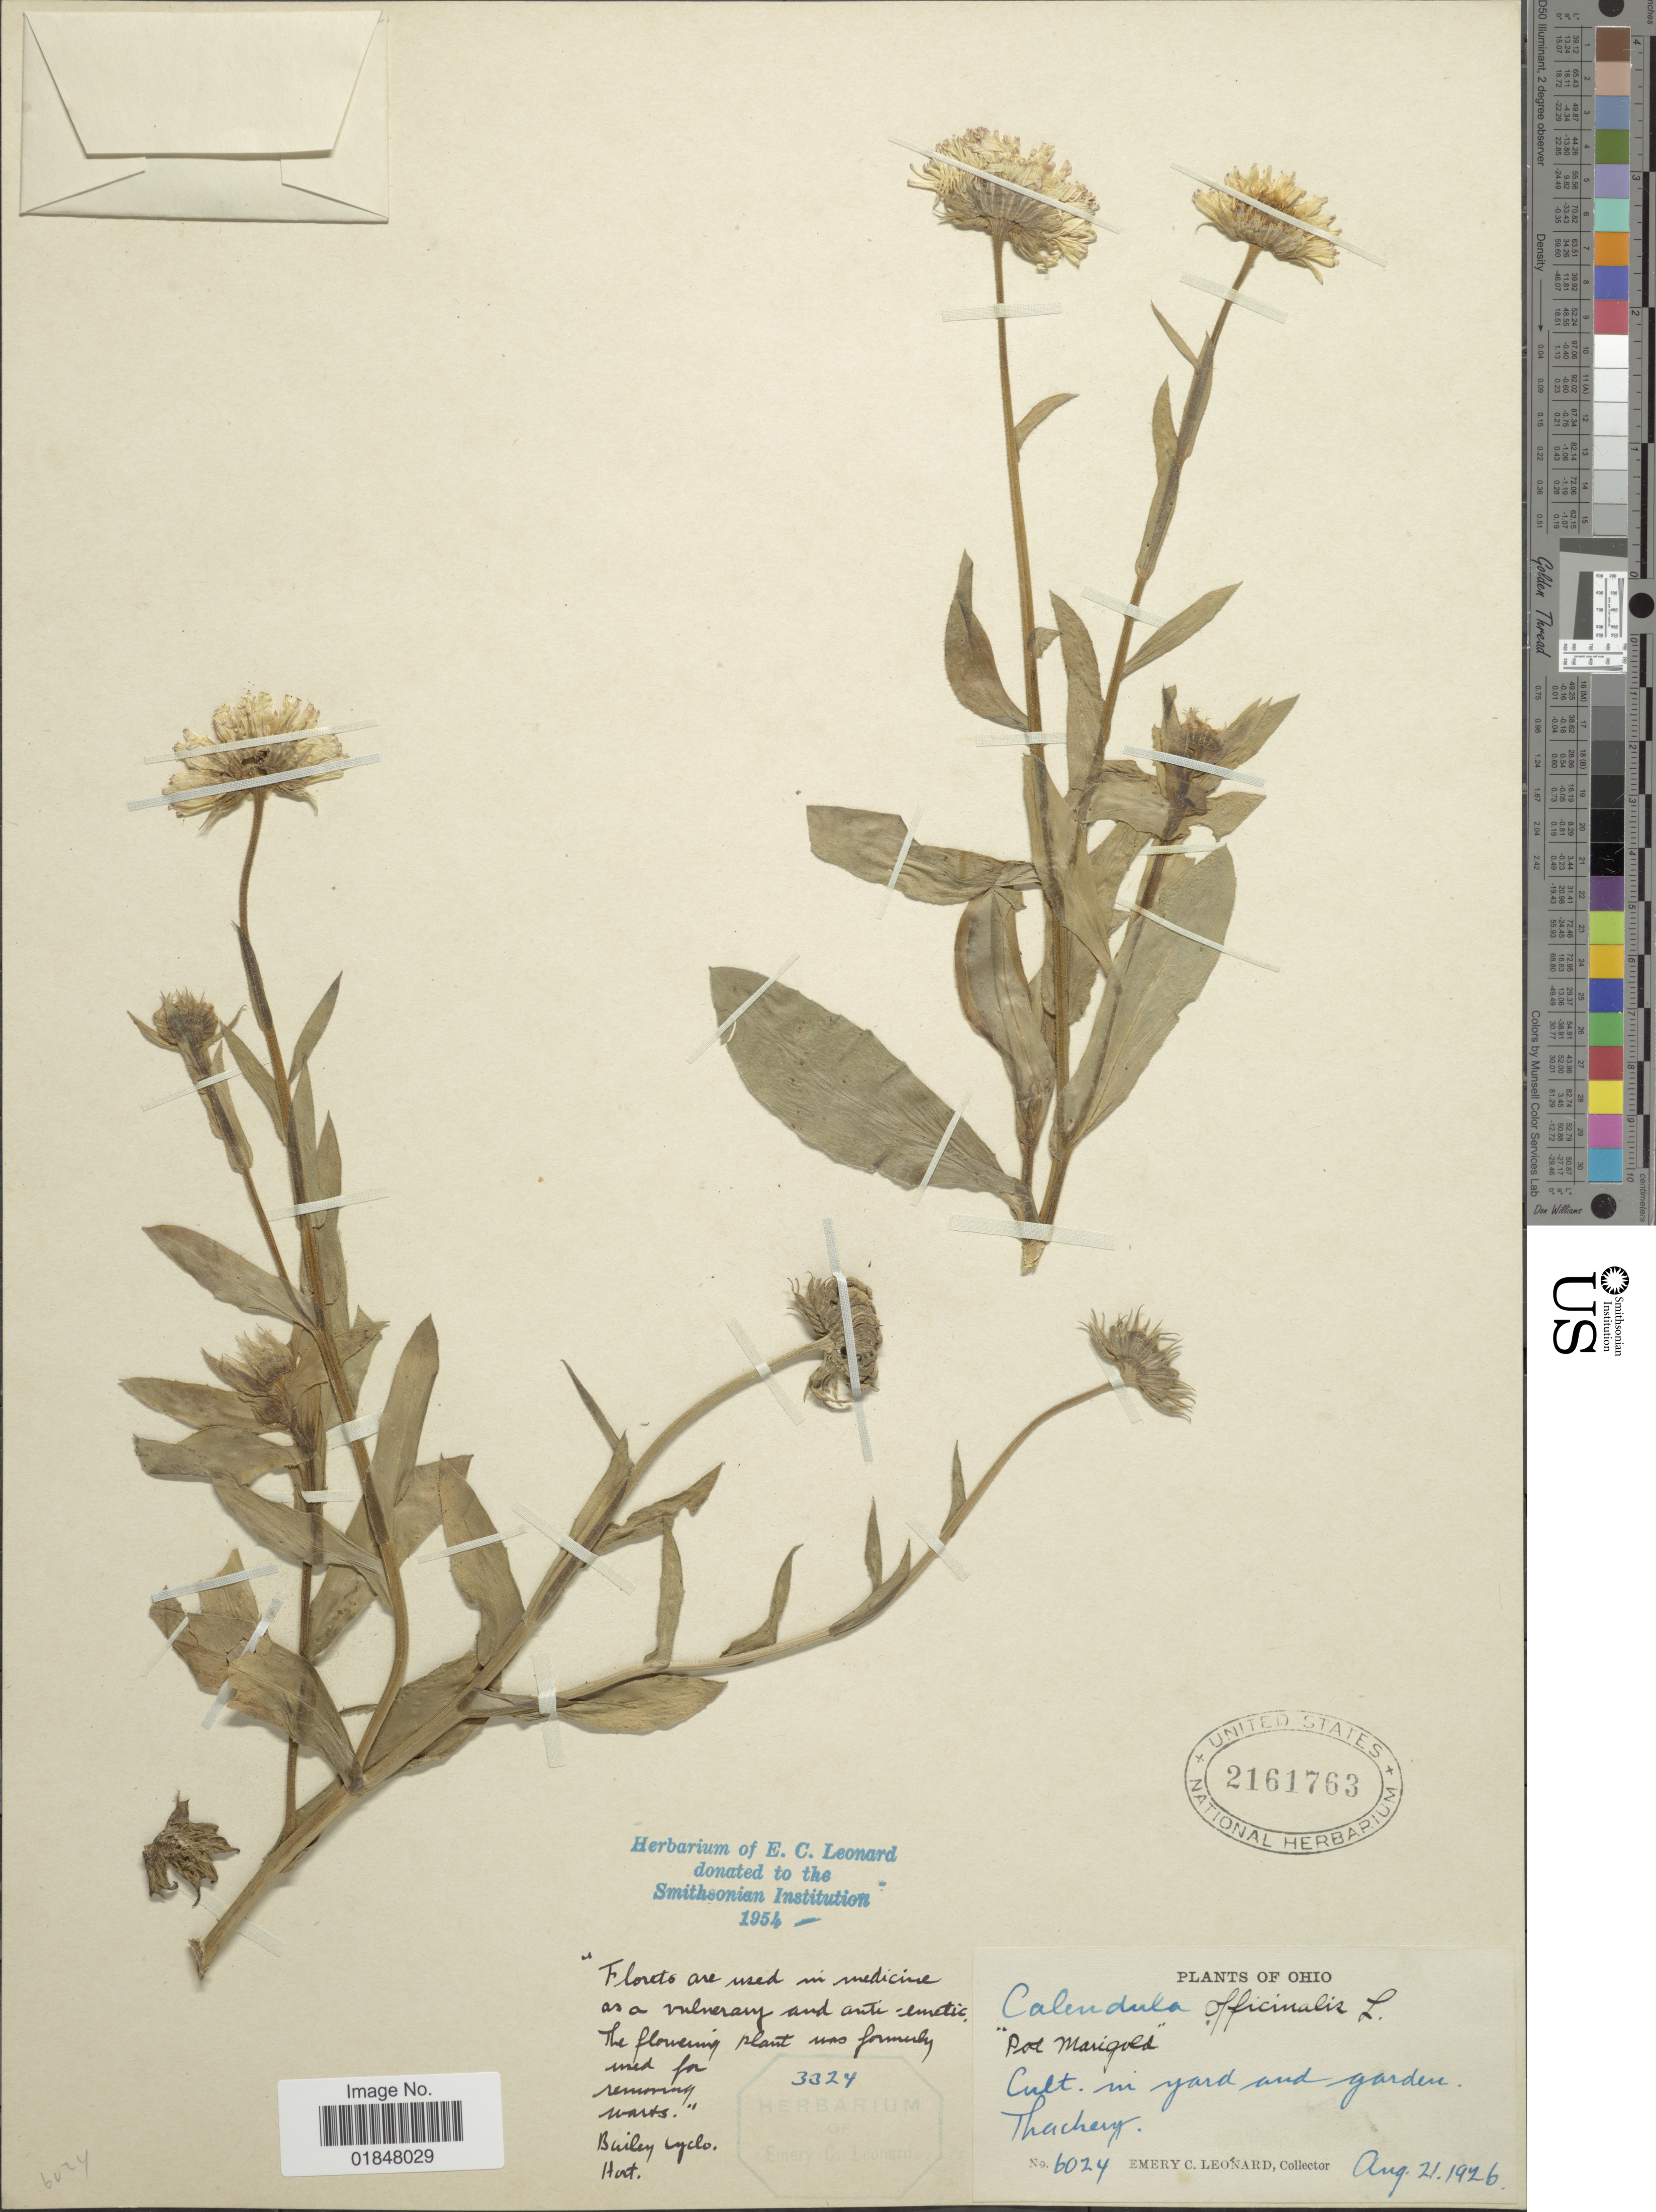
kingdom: Plantae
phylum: Tracheophyta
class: Magnoliopsida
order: Asterales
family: Asteraceae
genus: Calendula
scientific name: Calendula officinalis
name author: L.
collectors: E. C. Leonard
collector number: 6024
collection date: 1926-08-21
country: United States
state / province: Ohio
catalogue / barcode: US 2161763